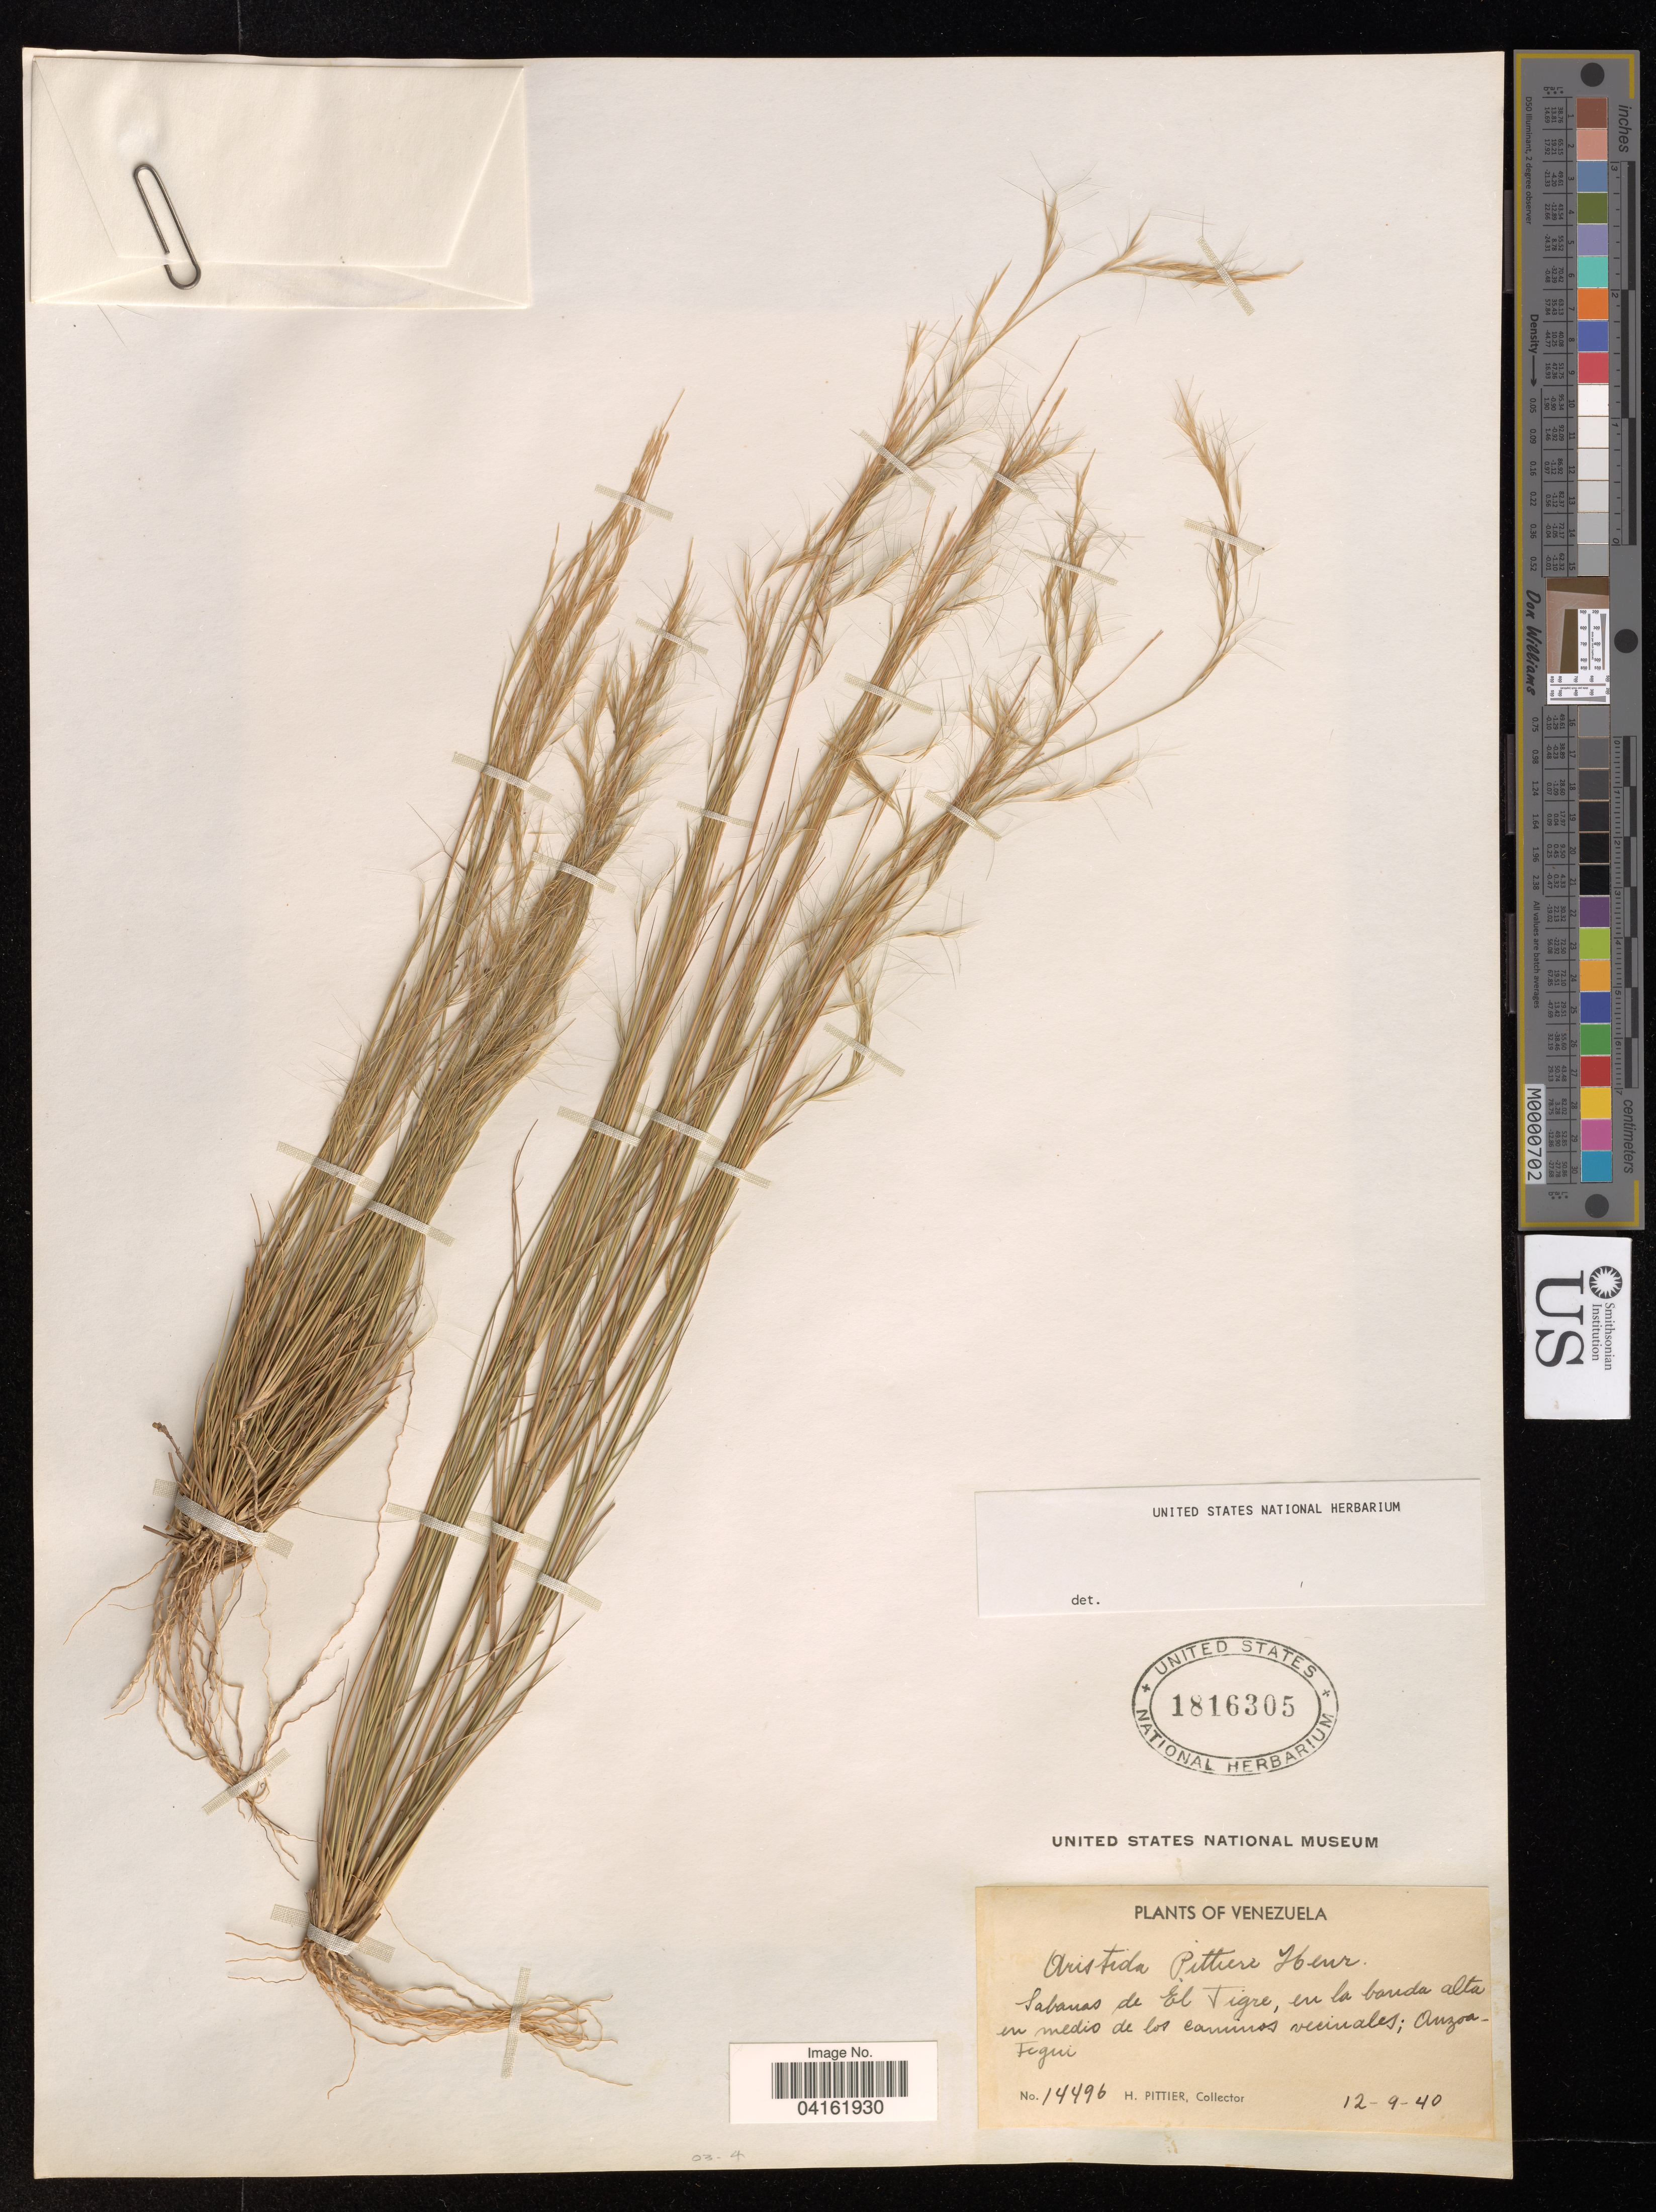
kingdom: Plantae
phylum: Tracheophyta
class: Liliopsida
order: Poales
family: Poaceae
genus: Aristida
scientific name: Aristida pittieri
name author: Henr.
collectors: H. F. Pittier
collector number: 14496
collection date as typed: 12 9 40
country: Venezuela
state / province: Anzoategui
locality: Sabanas de El Tigre.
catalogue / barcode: US 1816305